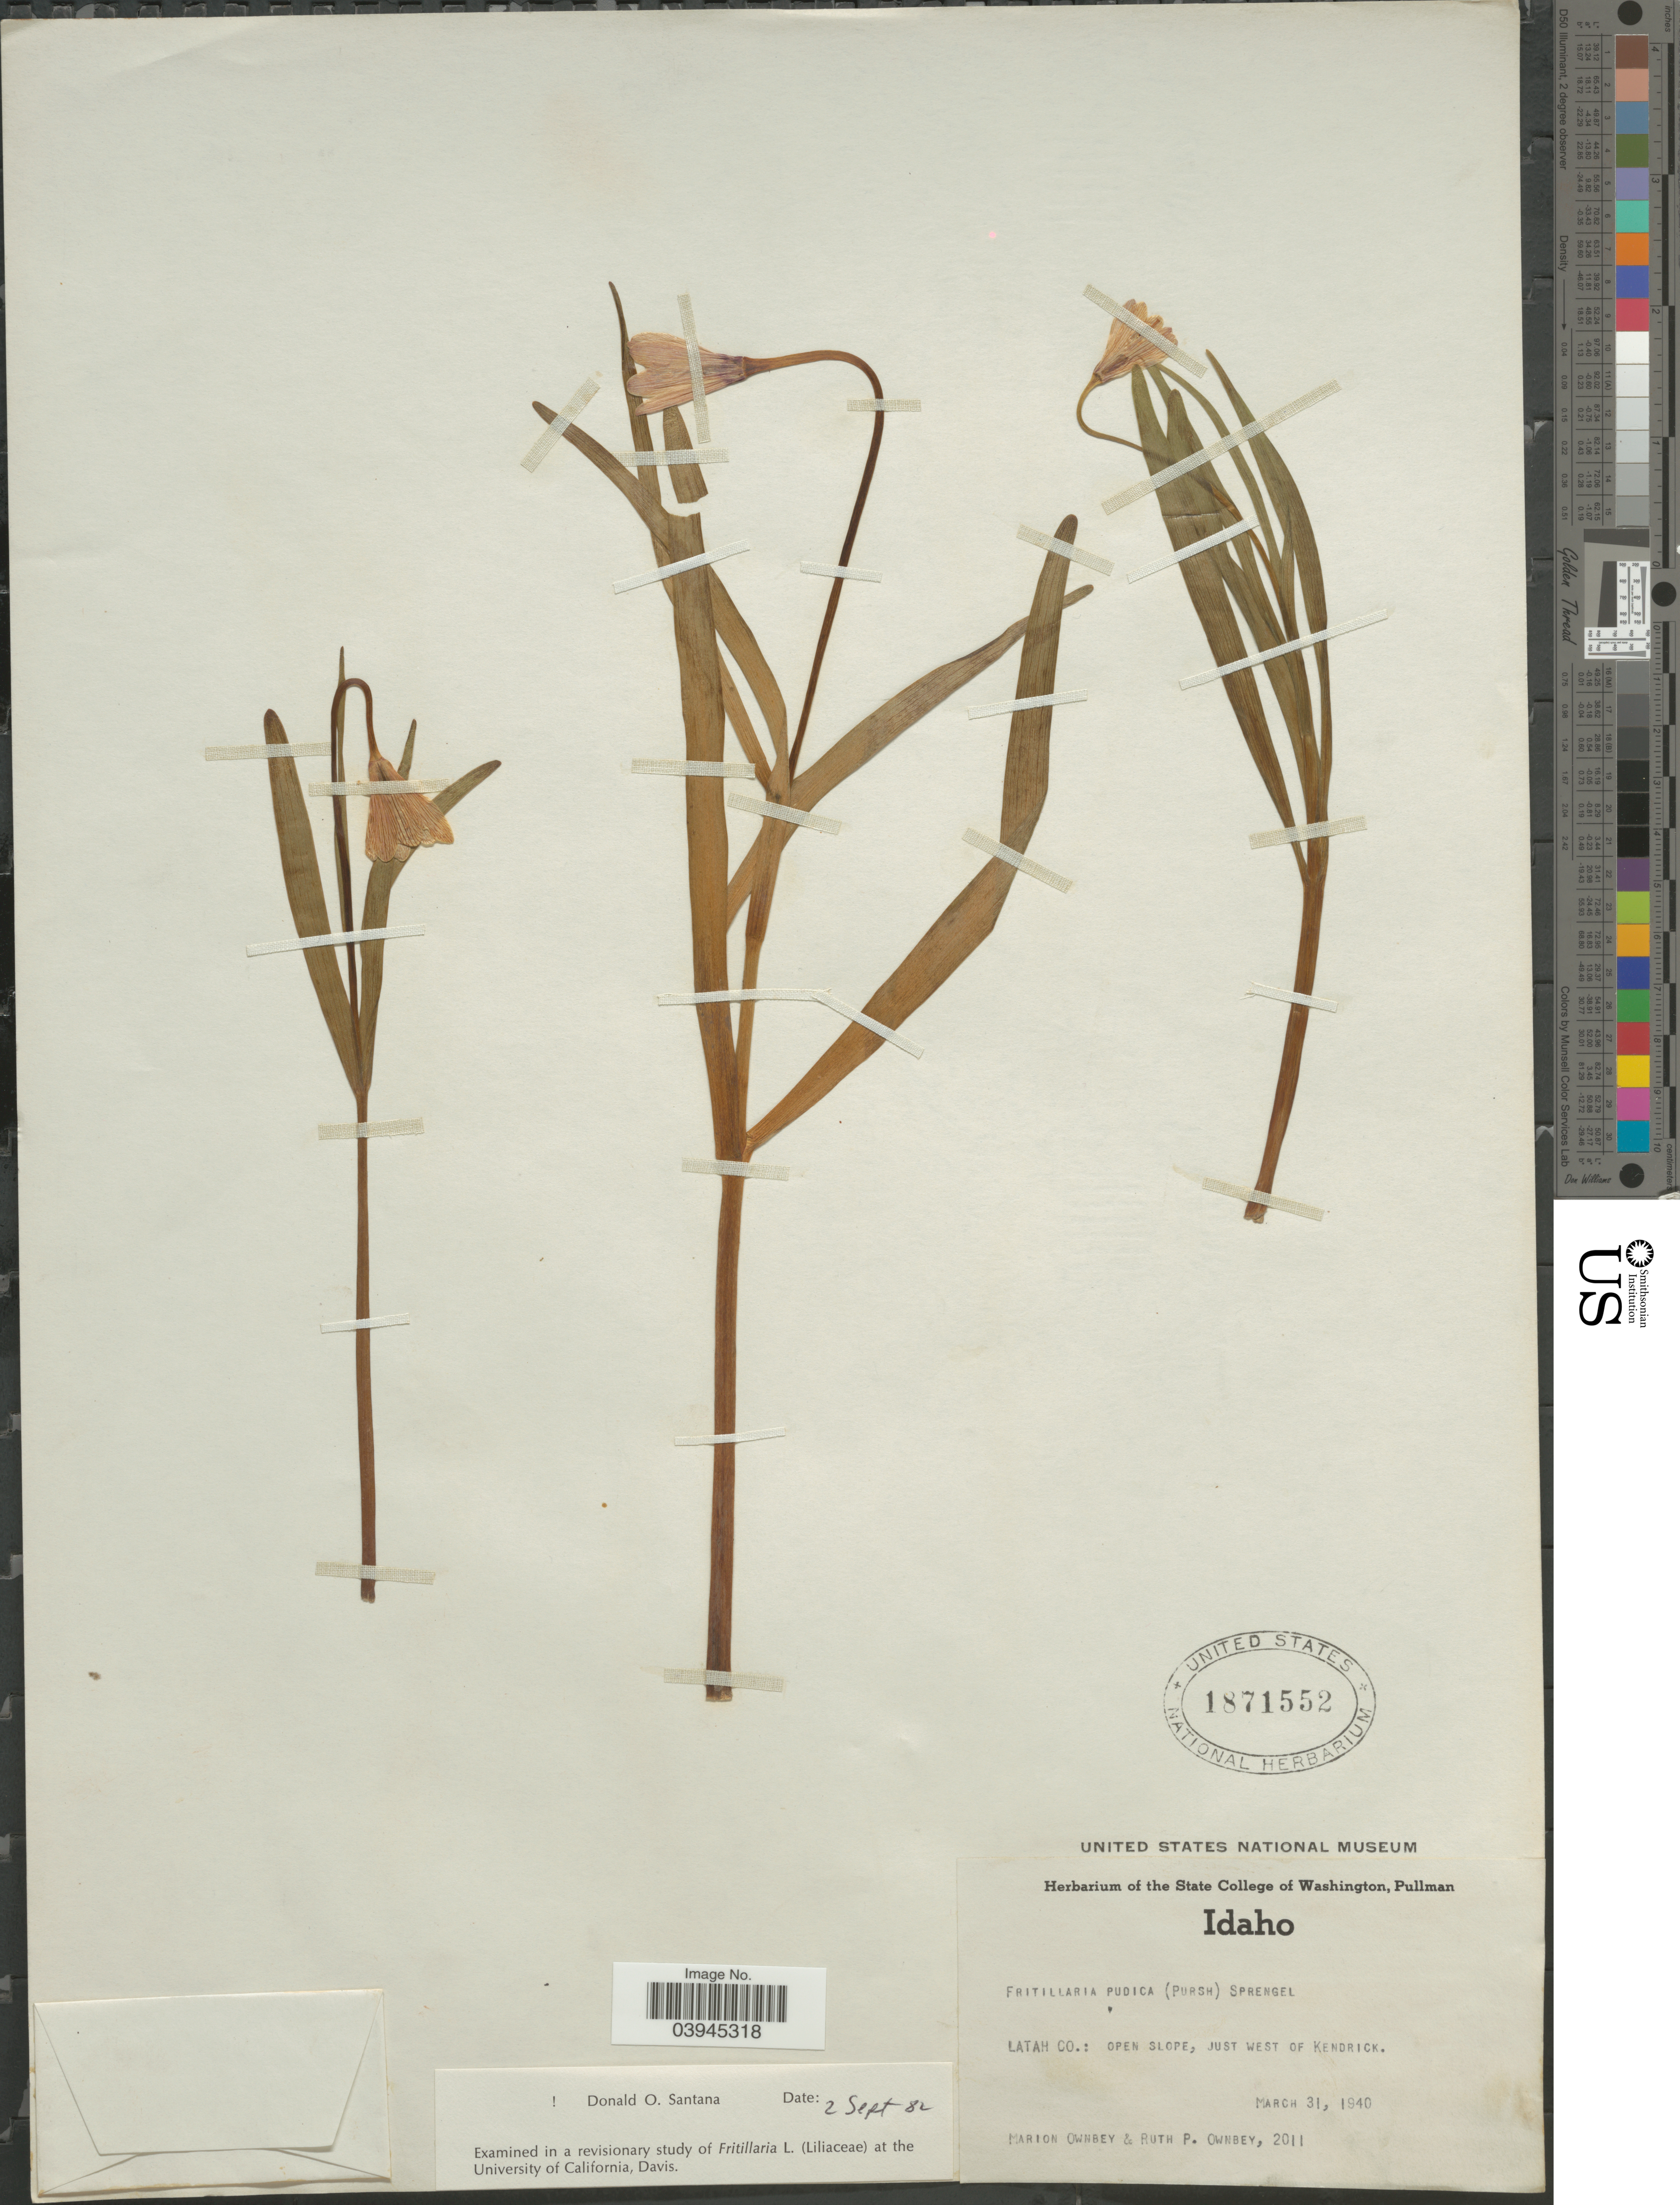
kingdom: Plantae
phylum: Tracheophyta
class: Liliopsida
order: Liliales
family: Liliaceae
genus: Fritillaria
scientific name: Fritillaria pudica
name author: (Pursh) Spreng.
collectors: M. Ownbey & R. Ownbey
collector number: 2011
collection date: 1940-03-31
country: United States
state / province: Idaho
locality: Latah Co.: just West of Kendrick.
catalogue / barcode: US 1871552